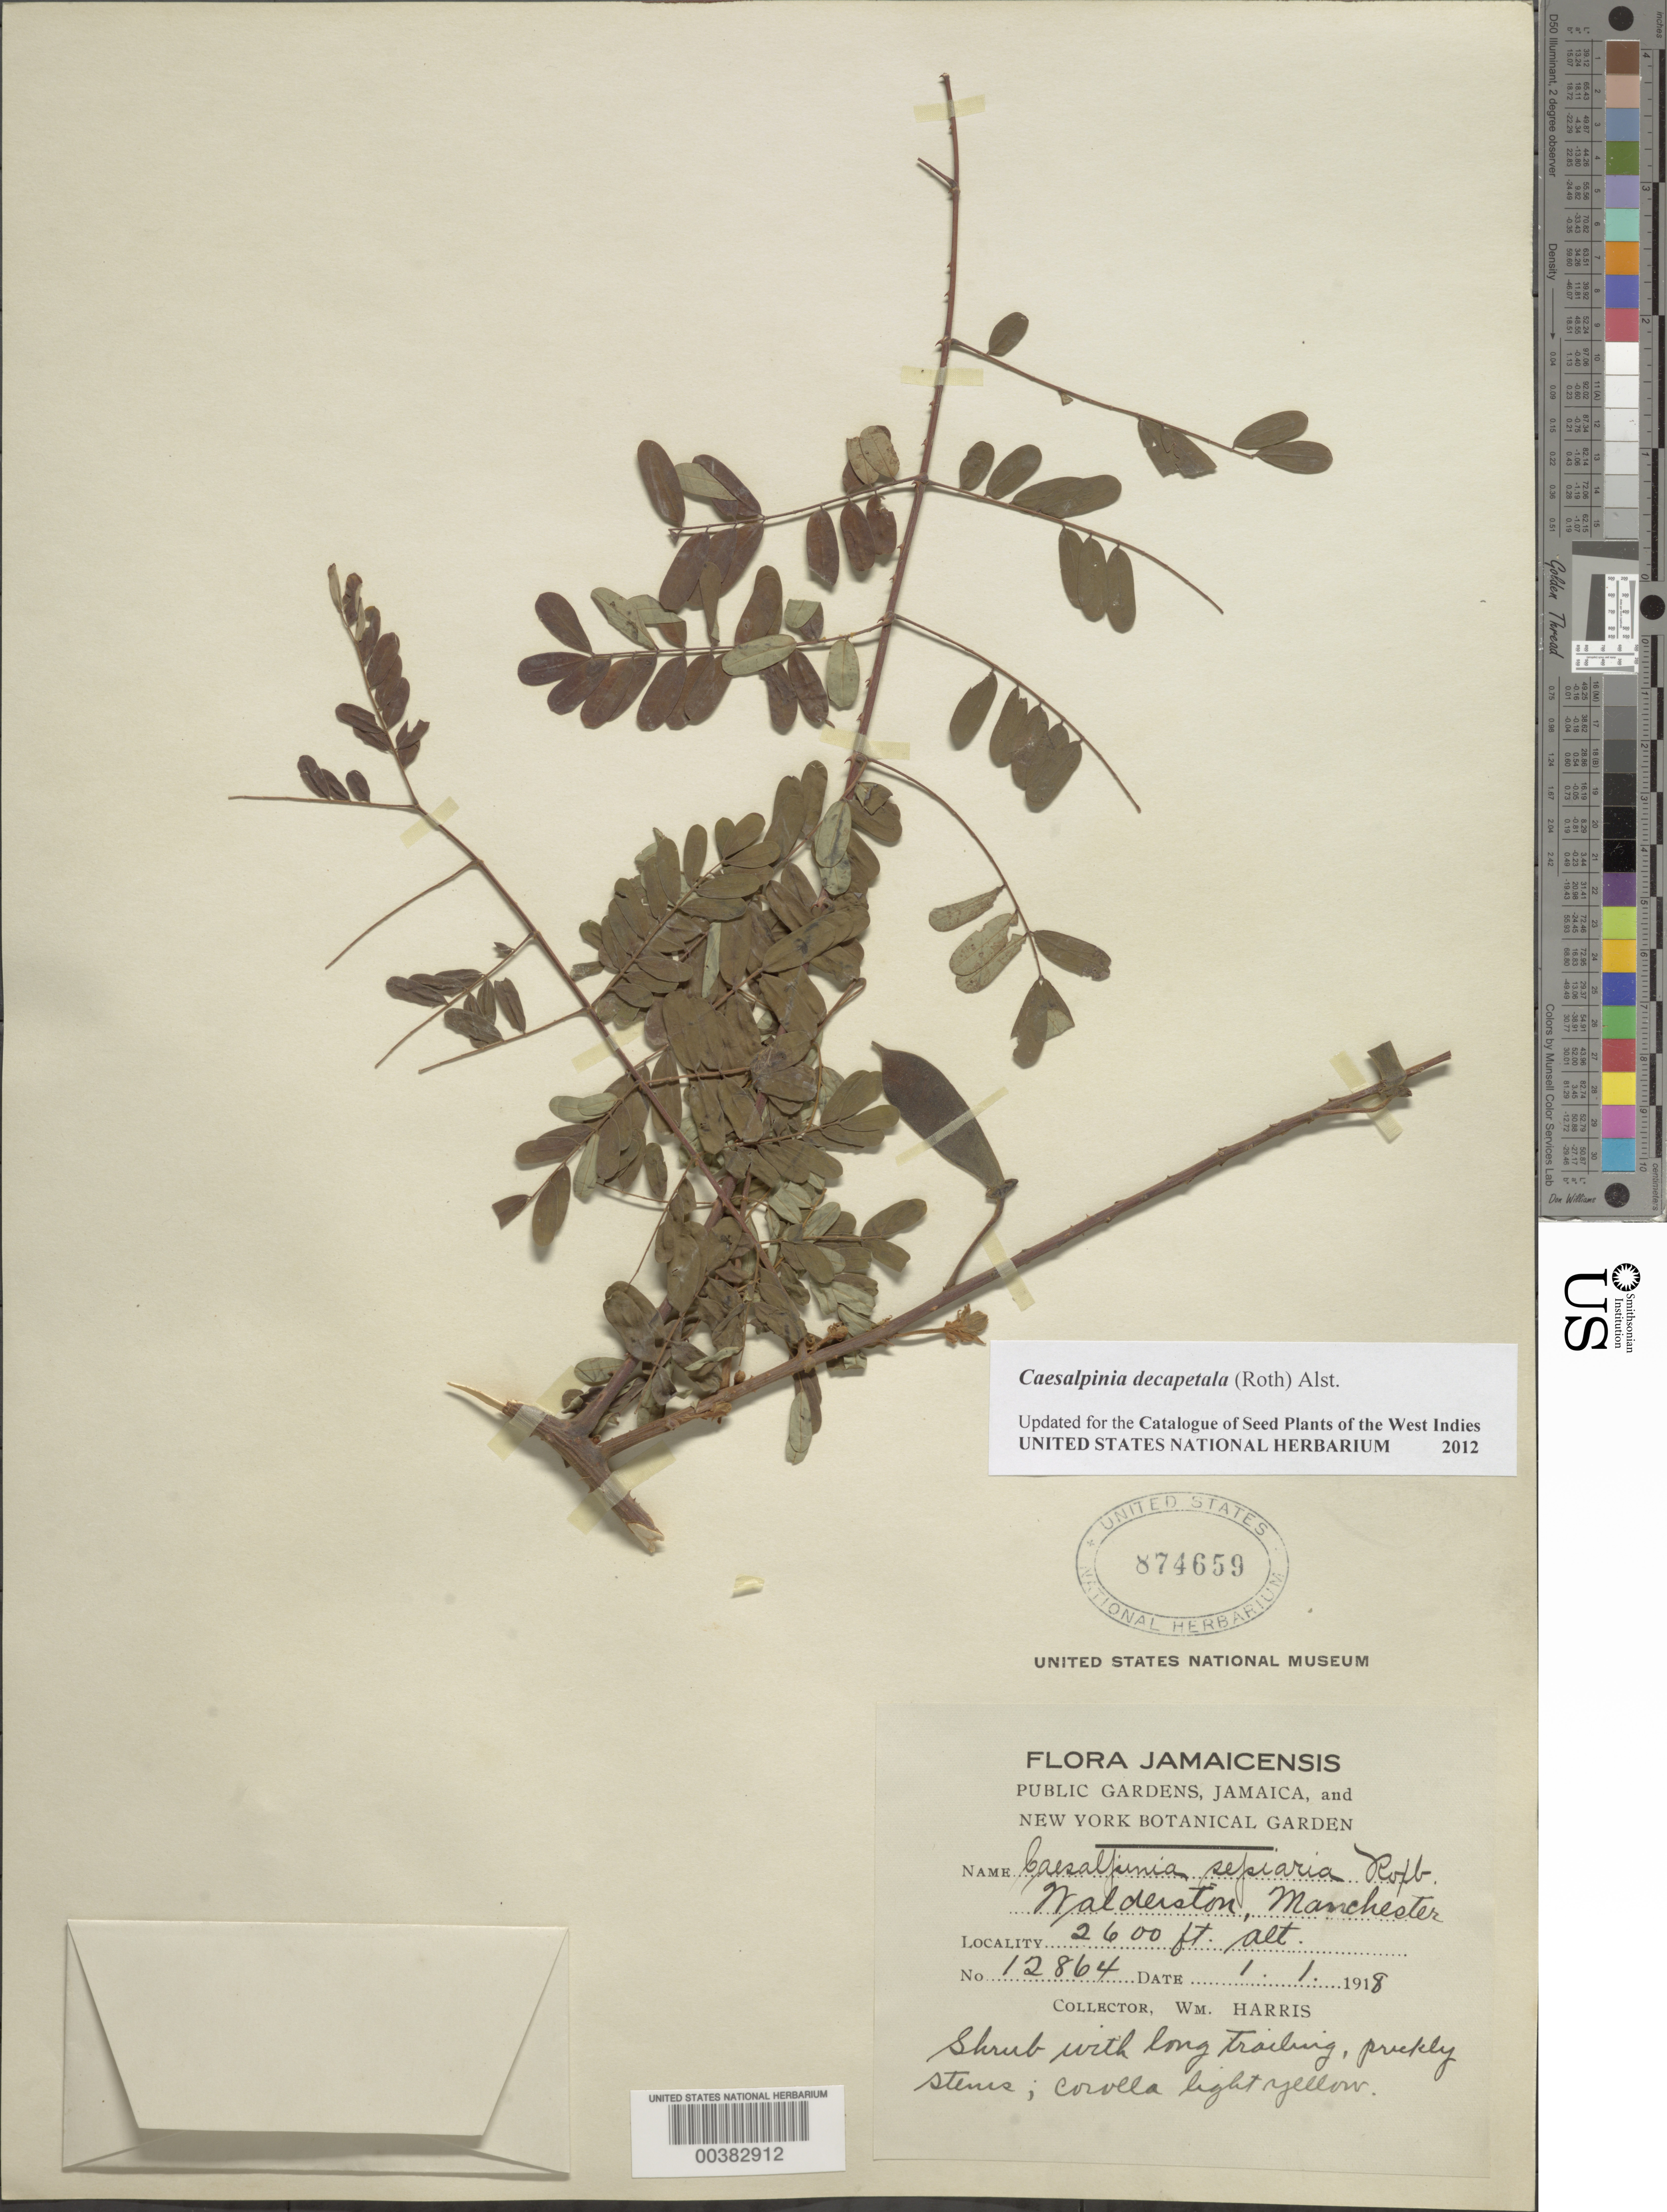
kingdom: Plantae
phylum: Tracheophyta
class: Magnoliopsida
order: Fabales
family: Fabaceae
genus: Biancaea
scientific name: Biancaea decapetala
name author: (Roth) O. Deg.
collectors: W. H. Harris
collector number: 12864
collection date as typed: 01 Jan 1918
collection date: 1918-01-01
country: Jamaica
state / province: Manchester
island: Greater Antilles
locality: Walderston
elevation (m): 792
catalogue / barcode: US 874659